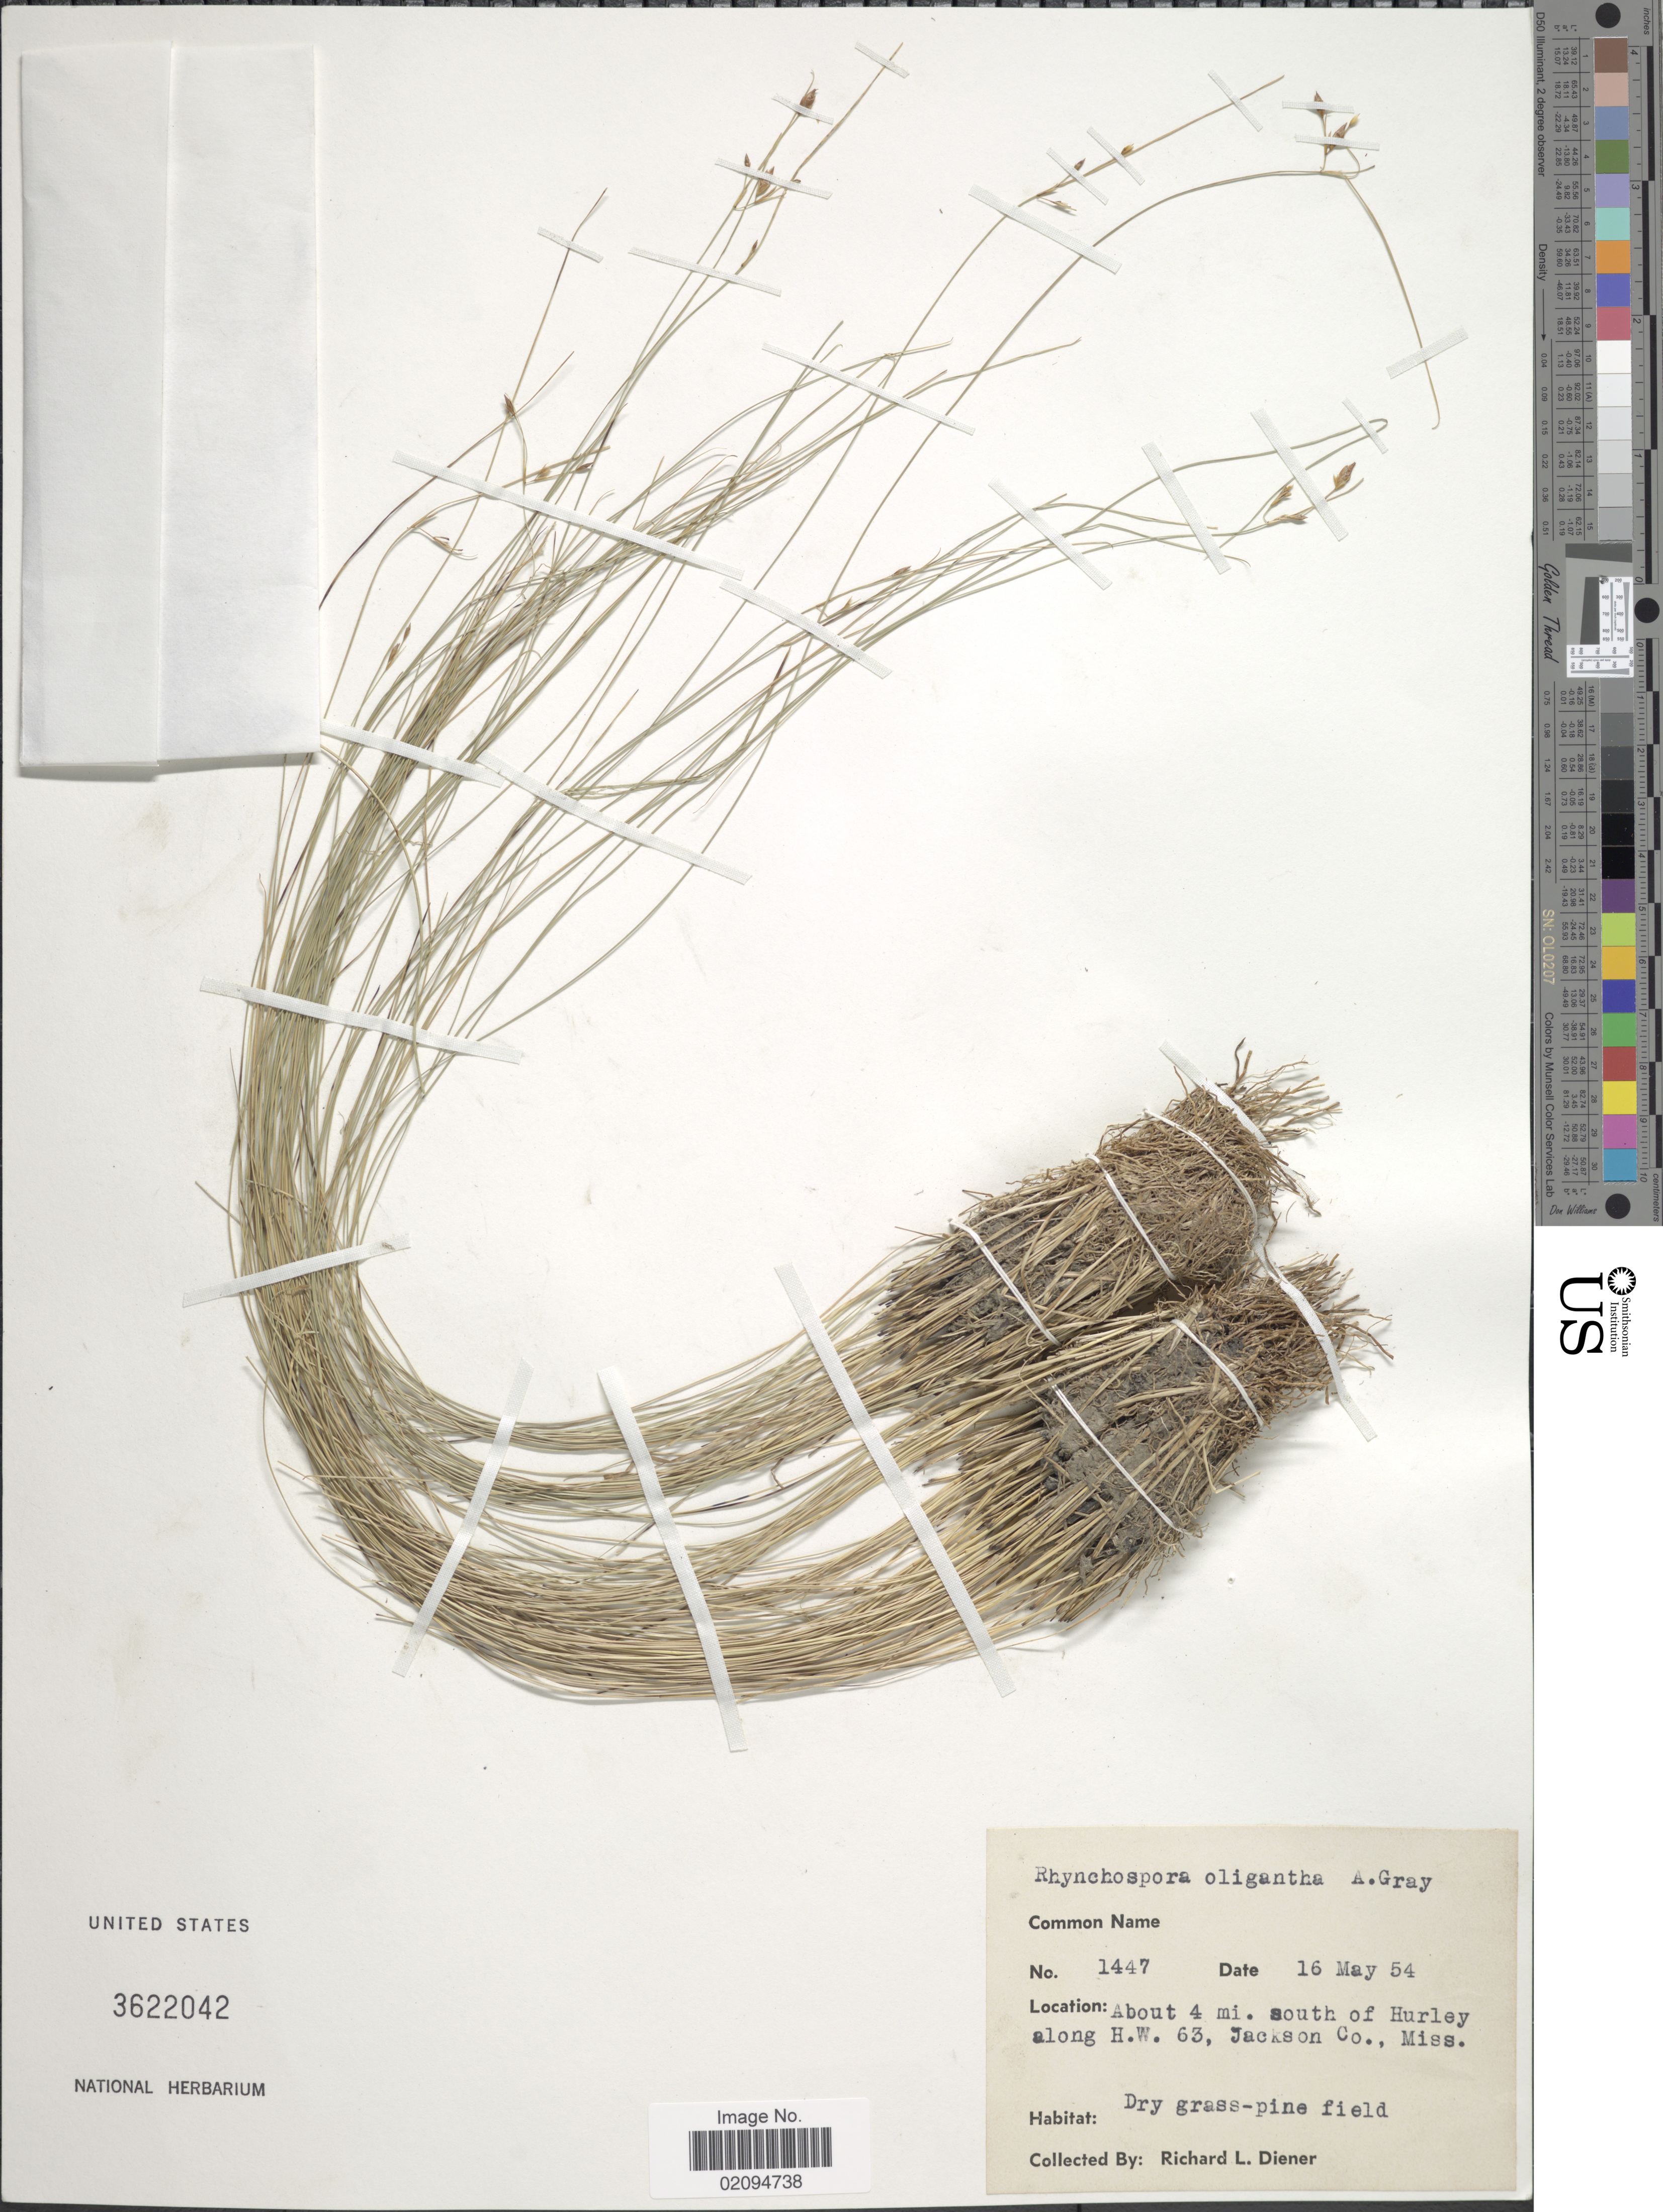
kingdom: Plantae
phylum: Tracheophyta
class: Liliopsida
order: Poales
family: Cyperaceae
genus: Rhynchospora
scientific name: Rhynchospora oligantha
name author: A. Gray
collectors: R. Diener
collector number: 1447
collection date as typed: Transcribed d/m/y: 16/5/54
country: United States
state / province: Mississippi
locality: About 4 mi. south of Hurley along h. W. 63, Jackson Co.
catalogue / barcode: US 3622042